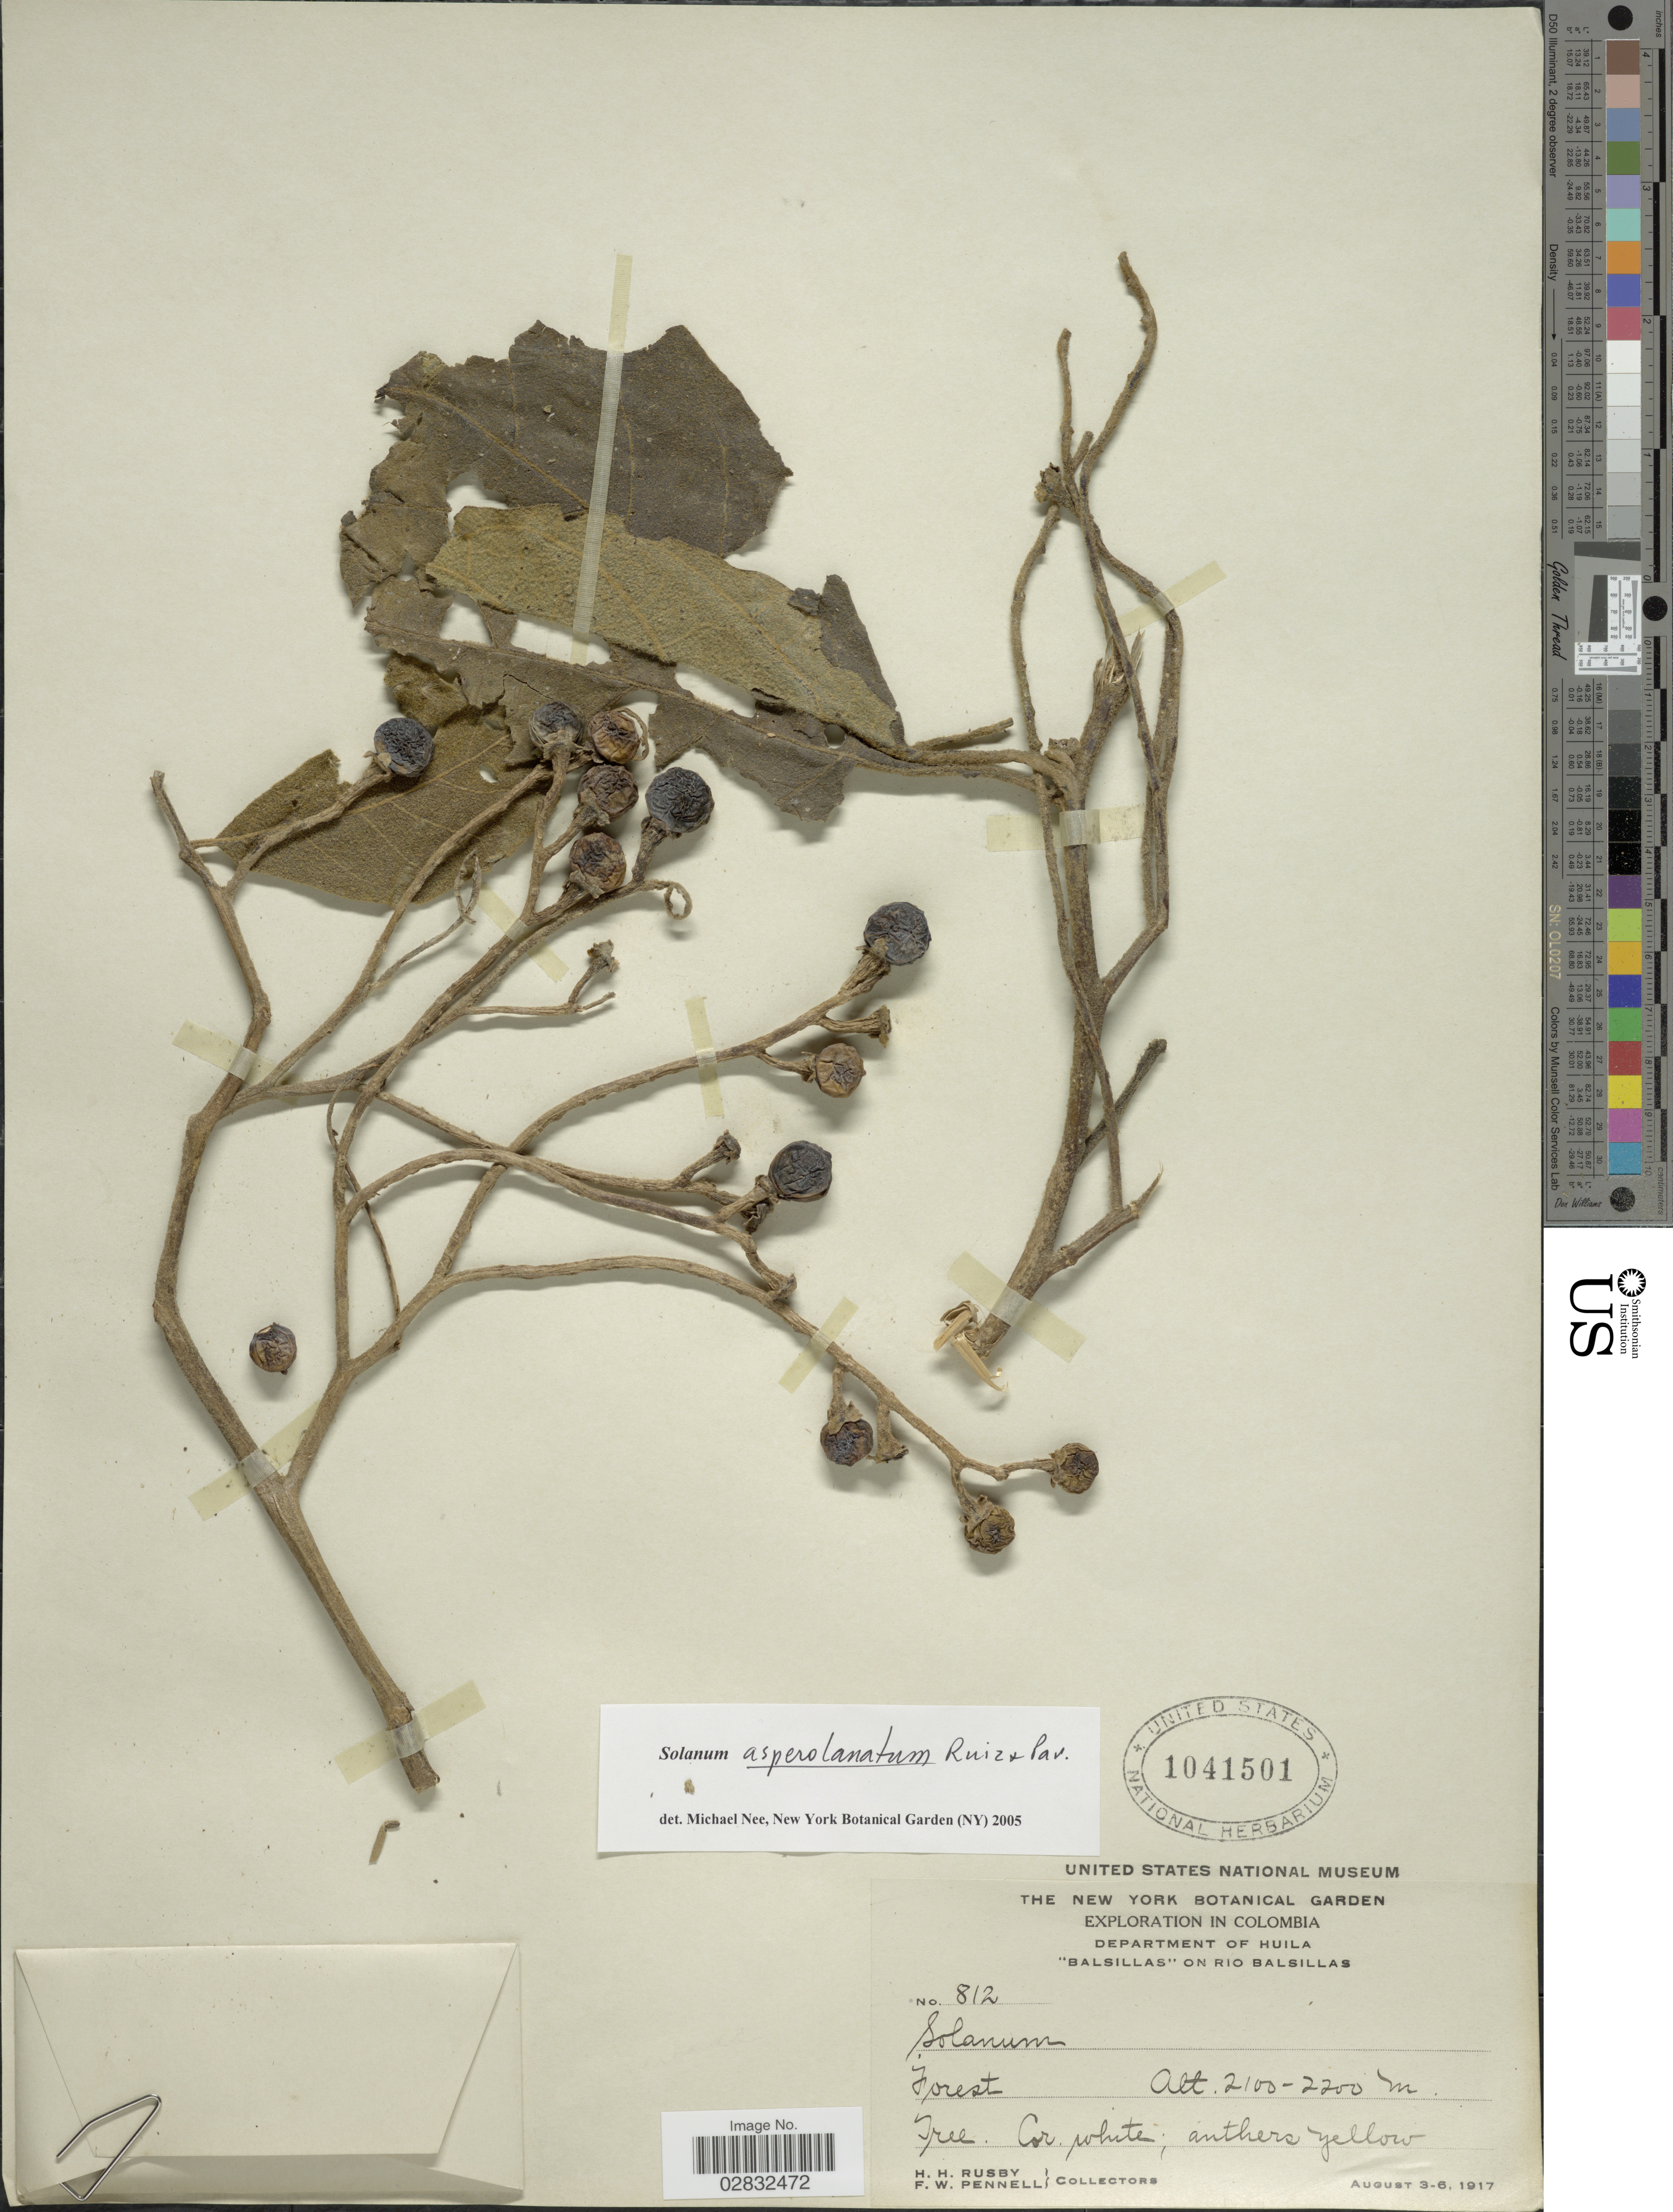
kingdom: Plantae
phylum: Tracheophyta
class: Magnoliopsida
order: Solanales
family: Solanaceae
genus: Solanum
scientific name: Solanum asperolatum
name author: Ruiz & Pav.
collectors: H. H. Rusby & F. W. Pennell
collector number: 812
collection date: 1917-08-03/1917-08-06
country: Colombia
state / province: Huila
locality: Department of Huila, 'Balsillas' on Rio Balsillas.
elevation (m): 2100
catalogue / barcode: US 1041501